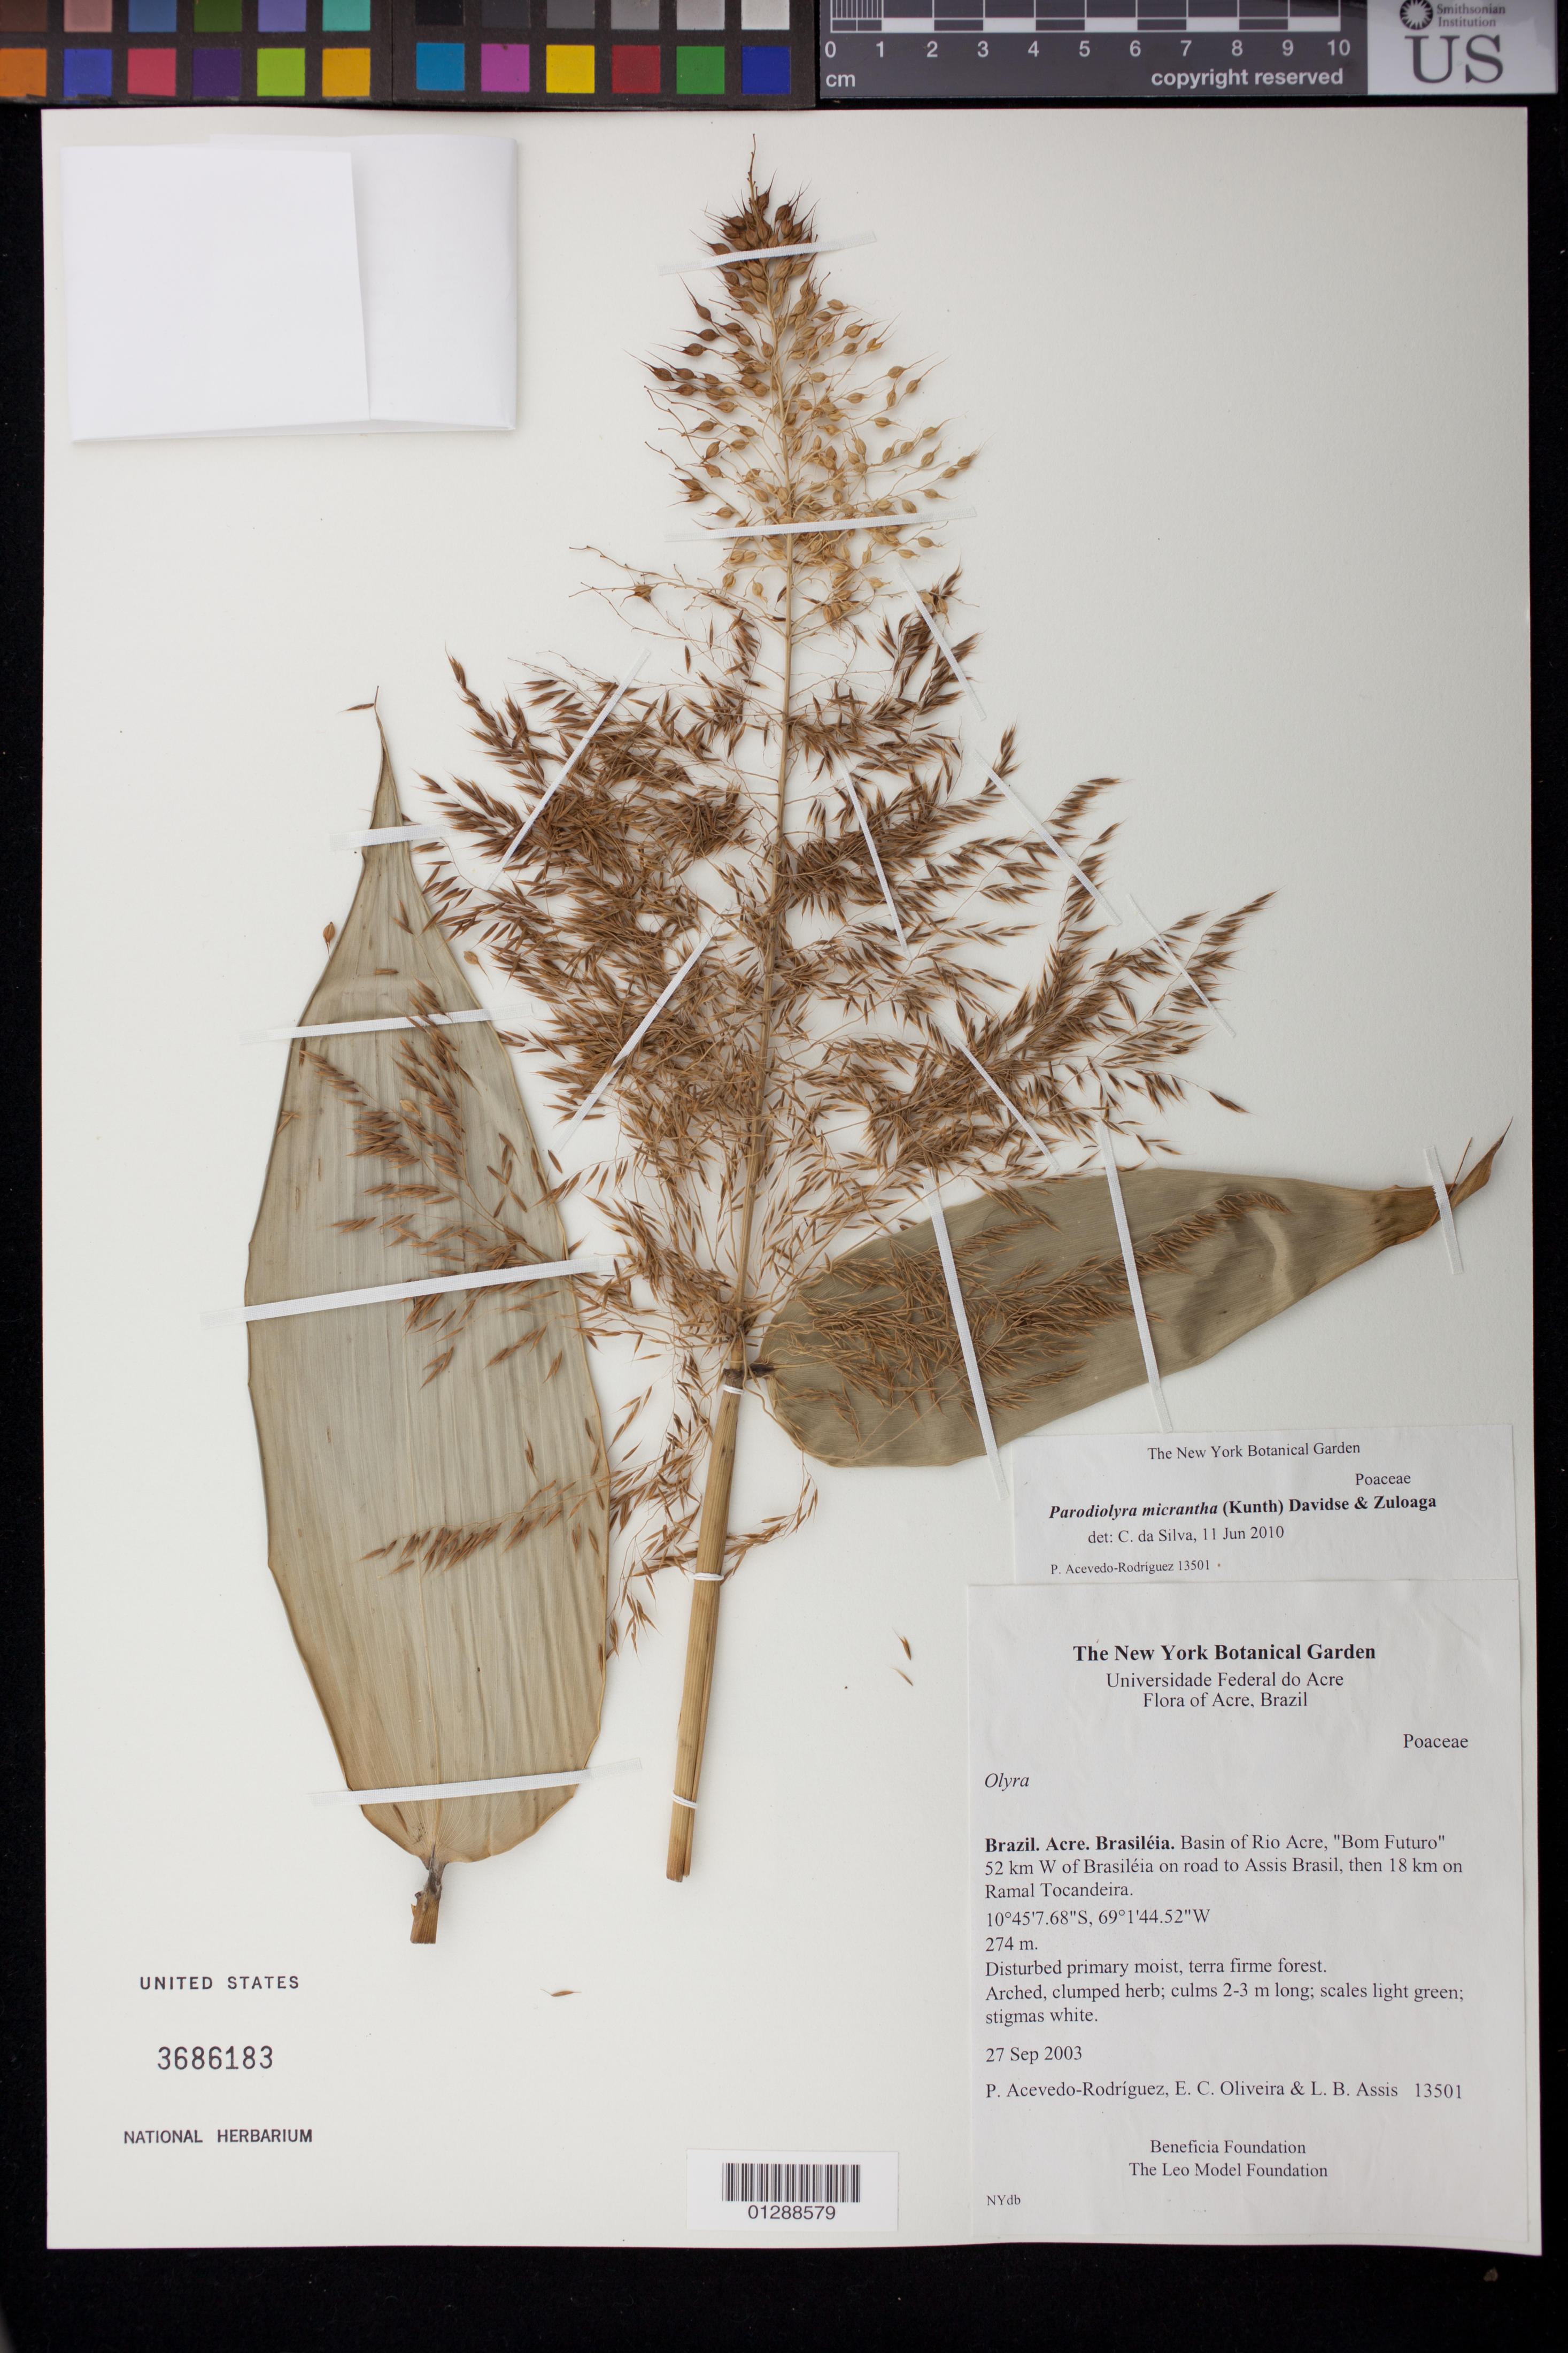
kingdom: Plantae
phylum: Tracheophyta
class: Liliopsida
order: Poales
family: Poaceae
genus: Parodiolyra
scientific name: Parodiolyra micrantha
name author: (Kunth) Davidse & Zuloaga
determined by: da Silva, C.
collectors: P. Acevedo-Rodr., E. Oliveira & L. Assis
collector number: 13501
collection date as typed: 27 Sep 2003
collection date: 2003-09-27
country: Brazil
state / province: Acre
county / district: Brasiléia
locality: Basin of Rio Acre, "Bom Futuro", 52 km W of Brasiléia on road to Assis Brasil, then 18 km on Ramal Tocandeira.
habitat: Disturbed primary moist, terra firme forest.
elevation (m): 274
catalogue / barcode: US 3686183